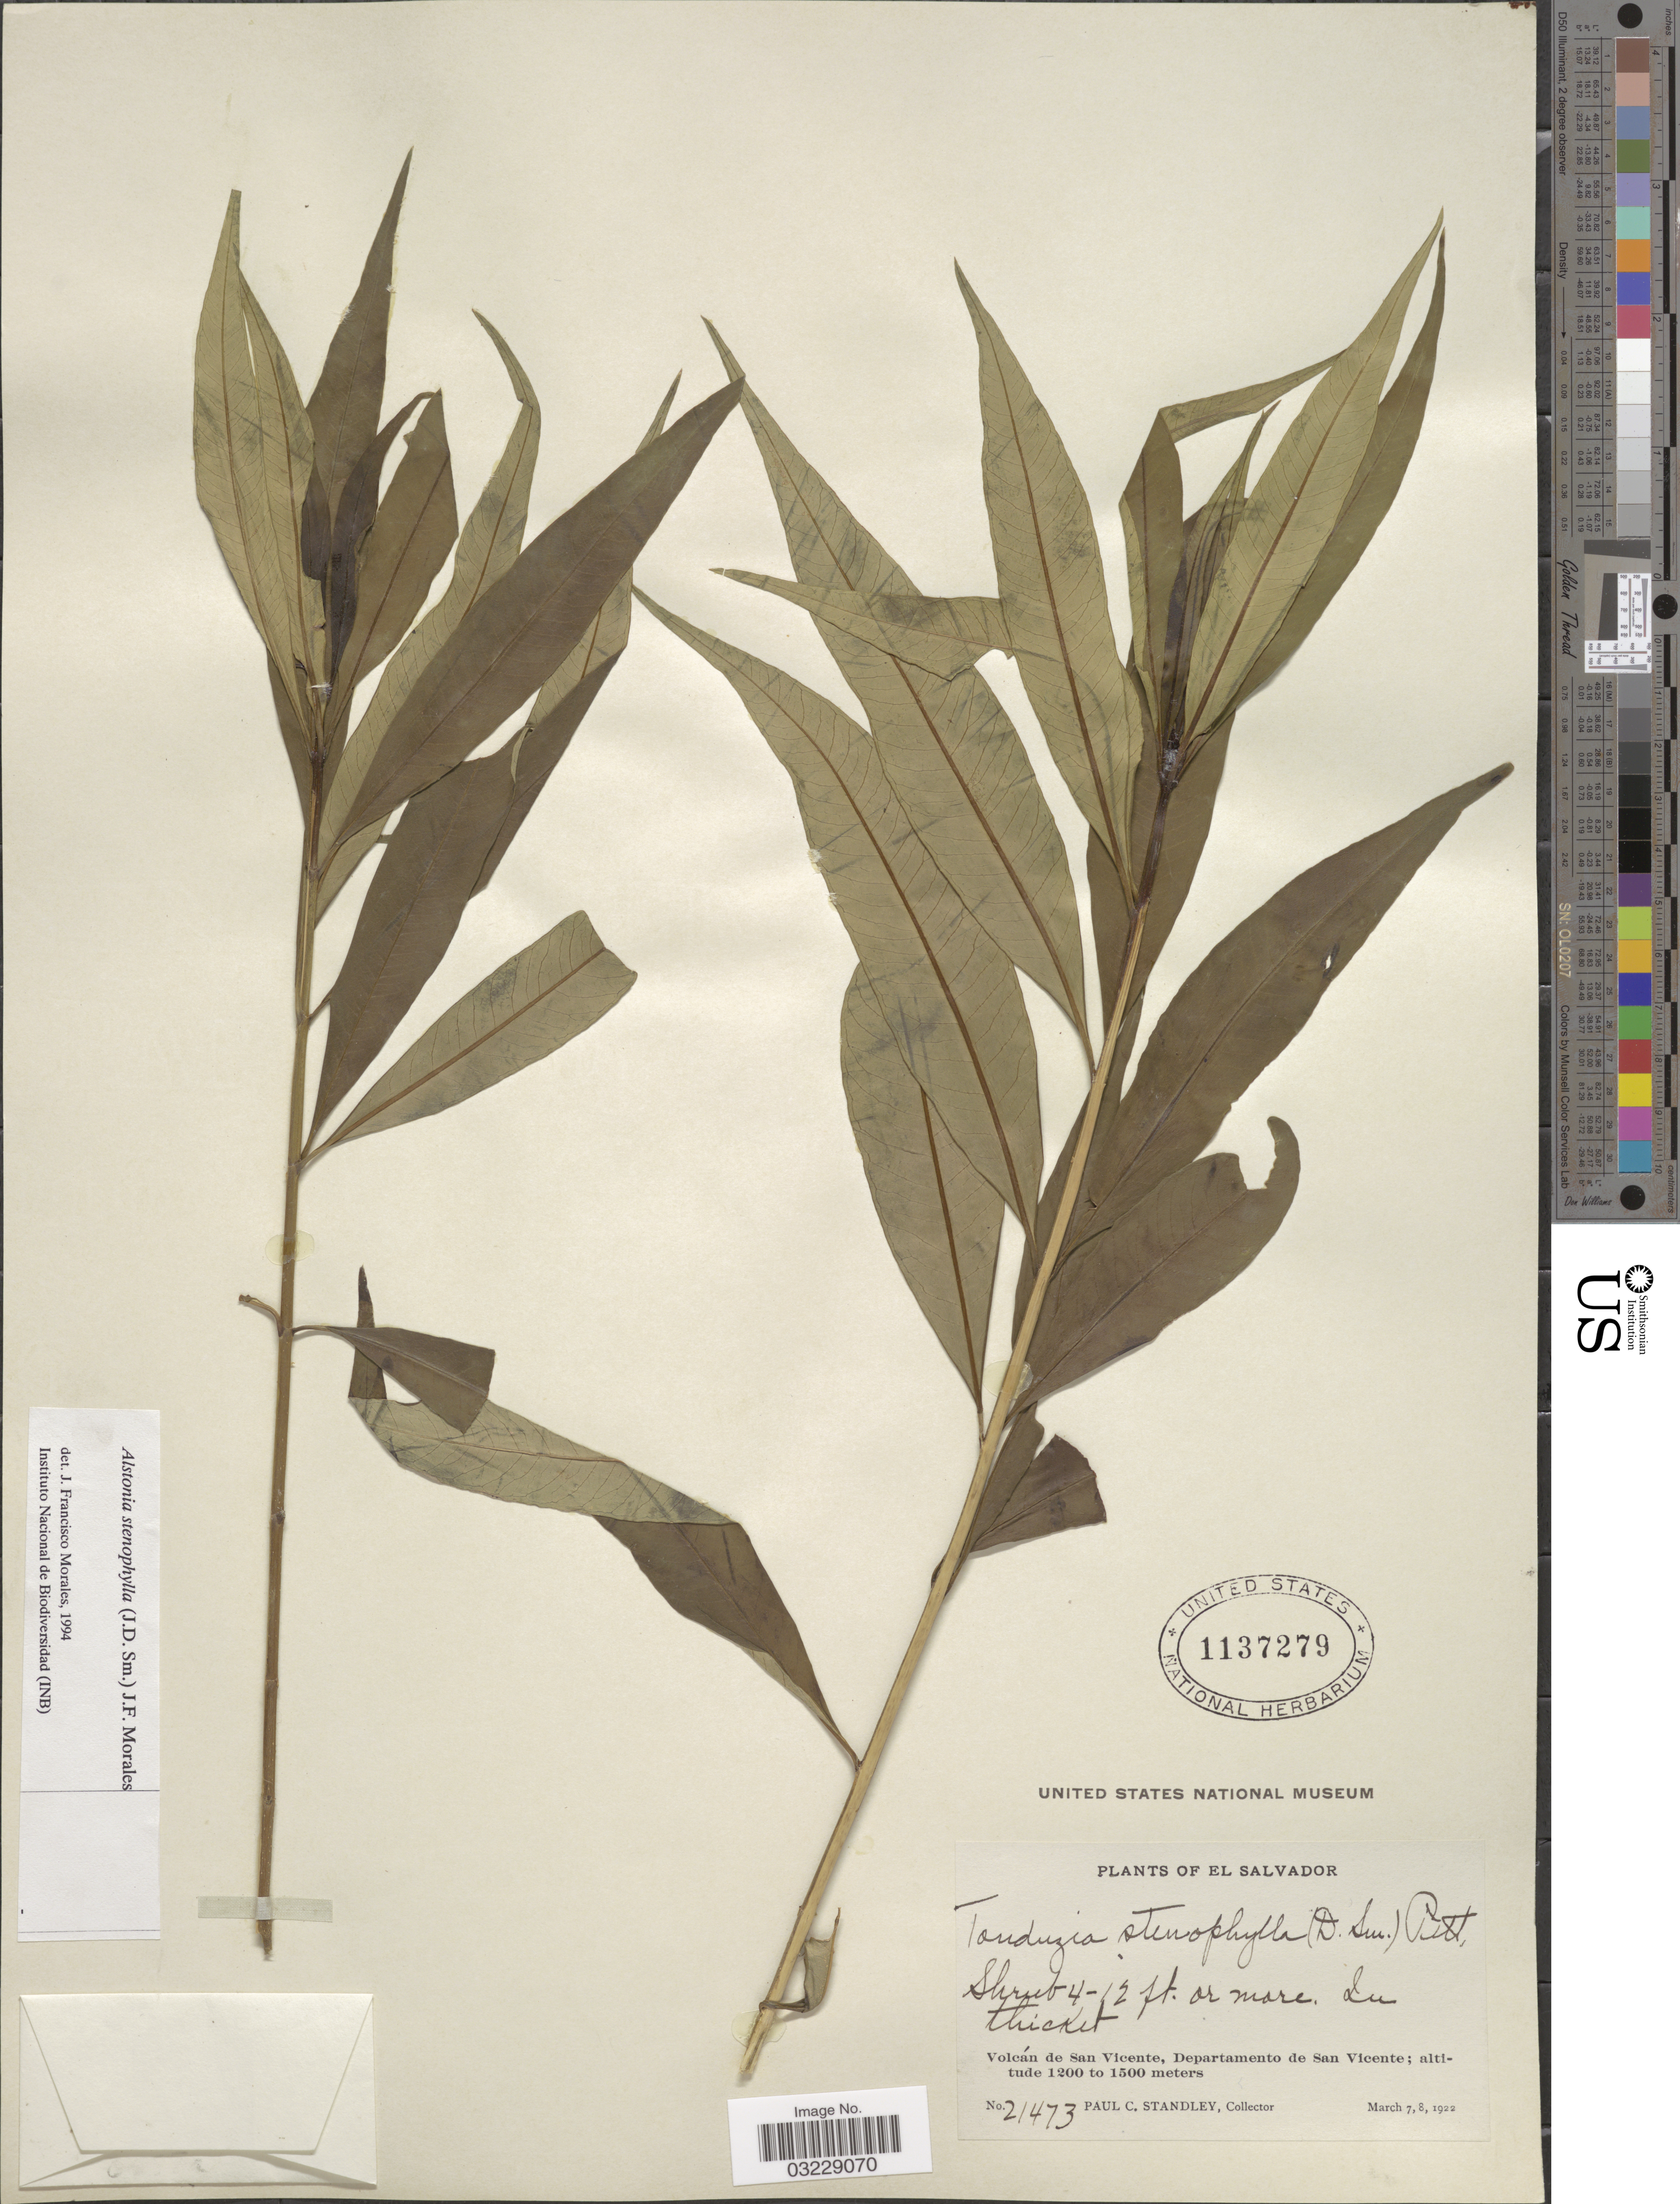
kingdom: Plantae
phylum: Tracheophyta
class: Magnoliopsida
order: Gentianales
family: Apocynaceae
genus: Alstonia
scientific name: Alstonia stenophylla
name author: Guillaumin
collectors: P. C. Standley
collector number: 21473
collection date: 1922-03-07/1922-03-08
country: El Salvador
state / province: San Vincente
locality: Volcán de San Vicente, Departamento de San Vicente.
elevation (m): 1200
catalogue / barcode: US 1137279